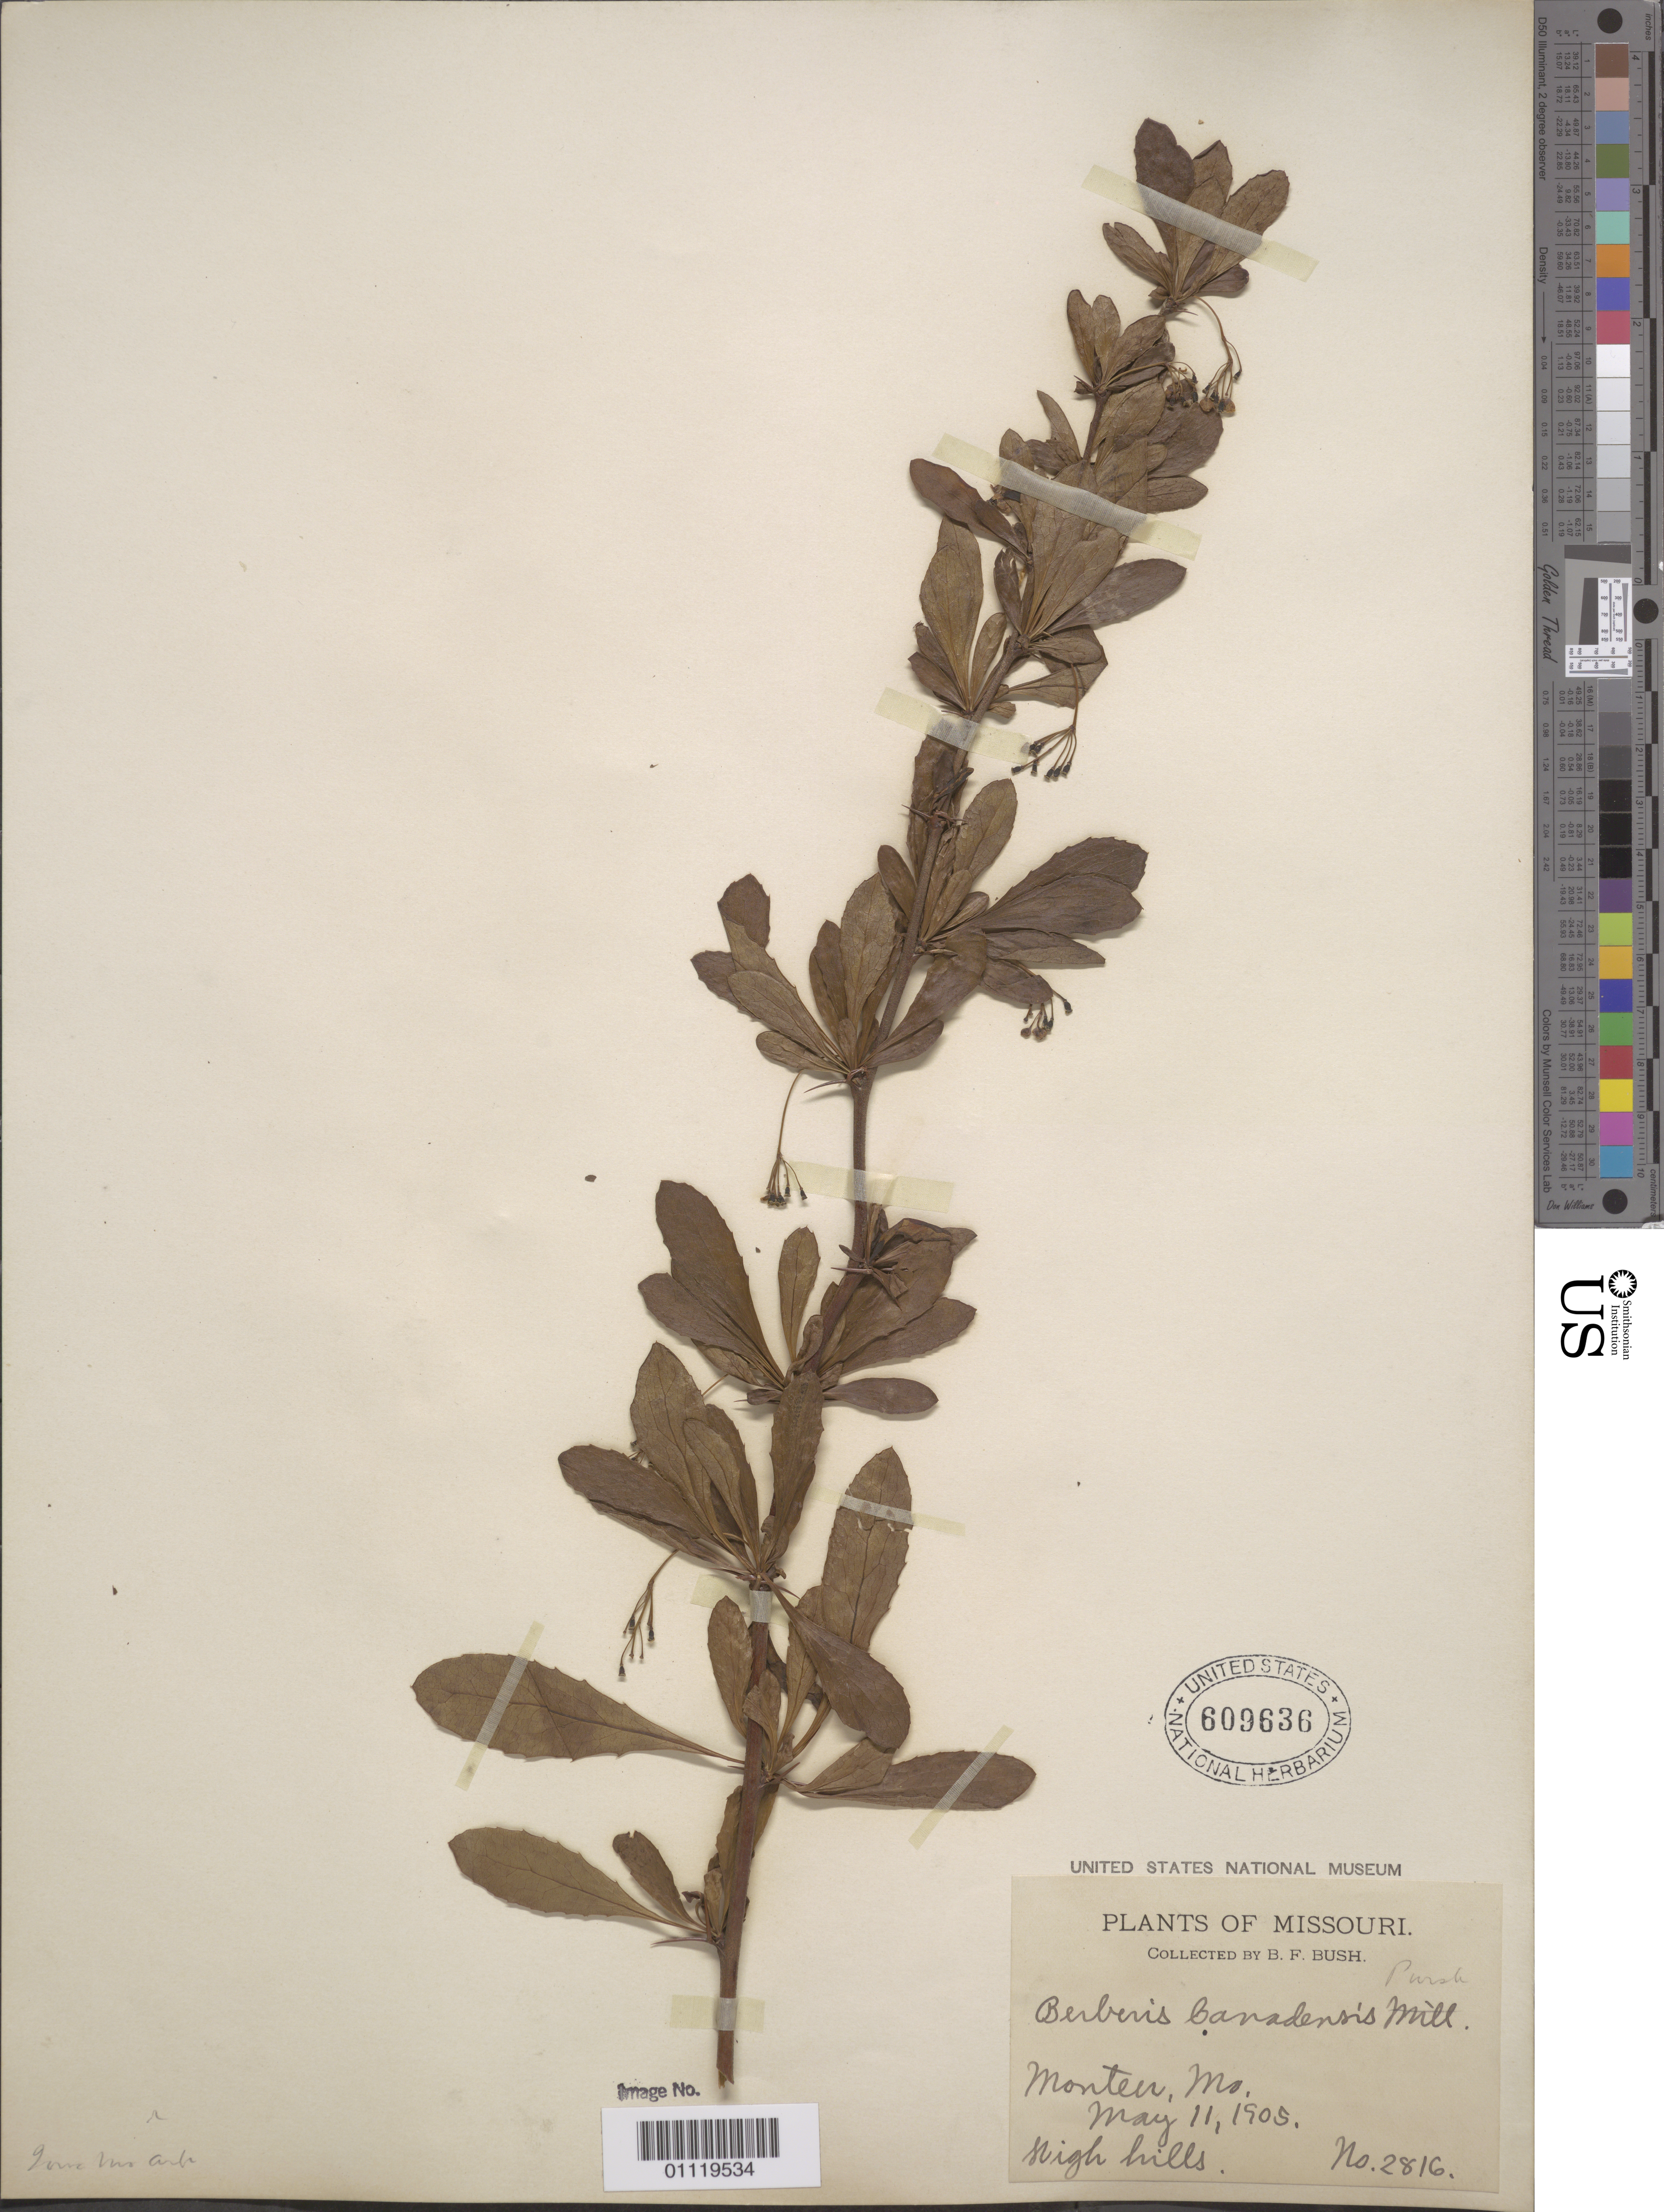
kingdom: Plantae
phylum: Tracheophyta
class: Magnoliopsida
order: Ranunculales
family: Berberidaceae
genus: Berberis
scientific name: Berberis canadensis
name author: Mill.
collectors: B. F. Bush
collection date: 1905-05-11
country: United States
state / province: Missouri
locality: Possibly in Montier (not Monter as written on label), high hills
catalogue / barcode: US 609636